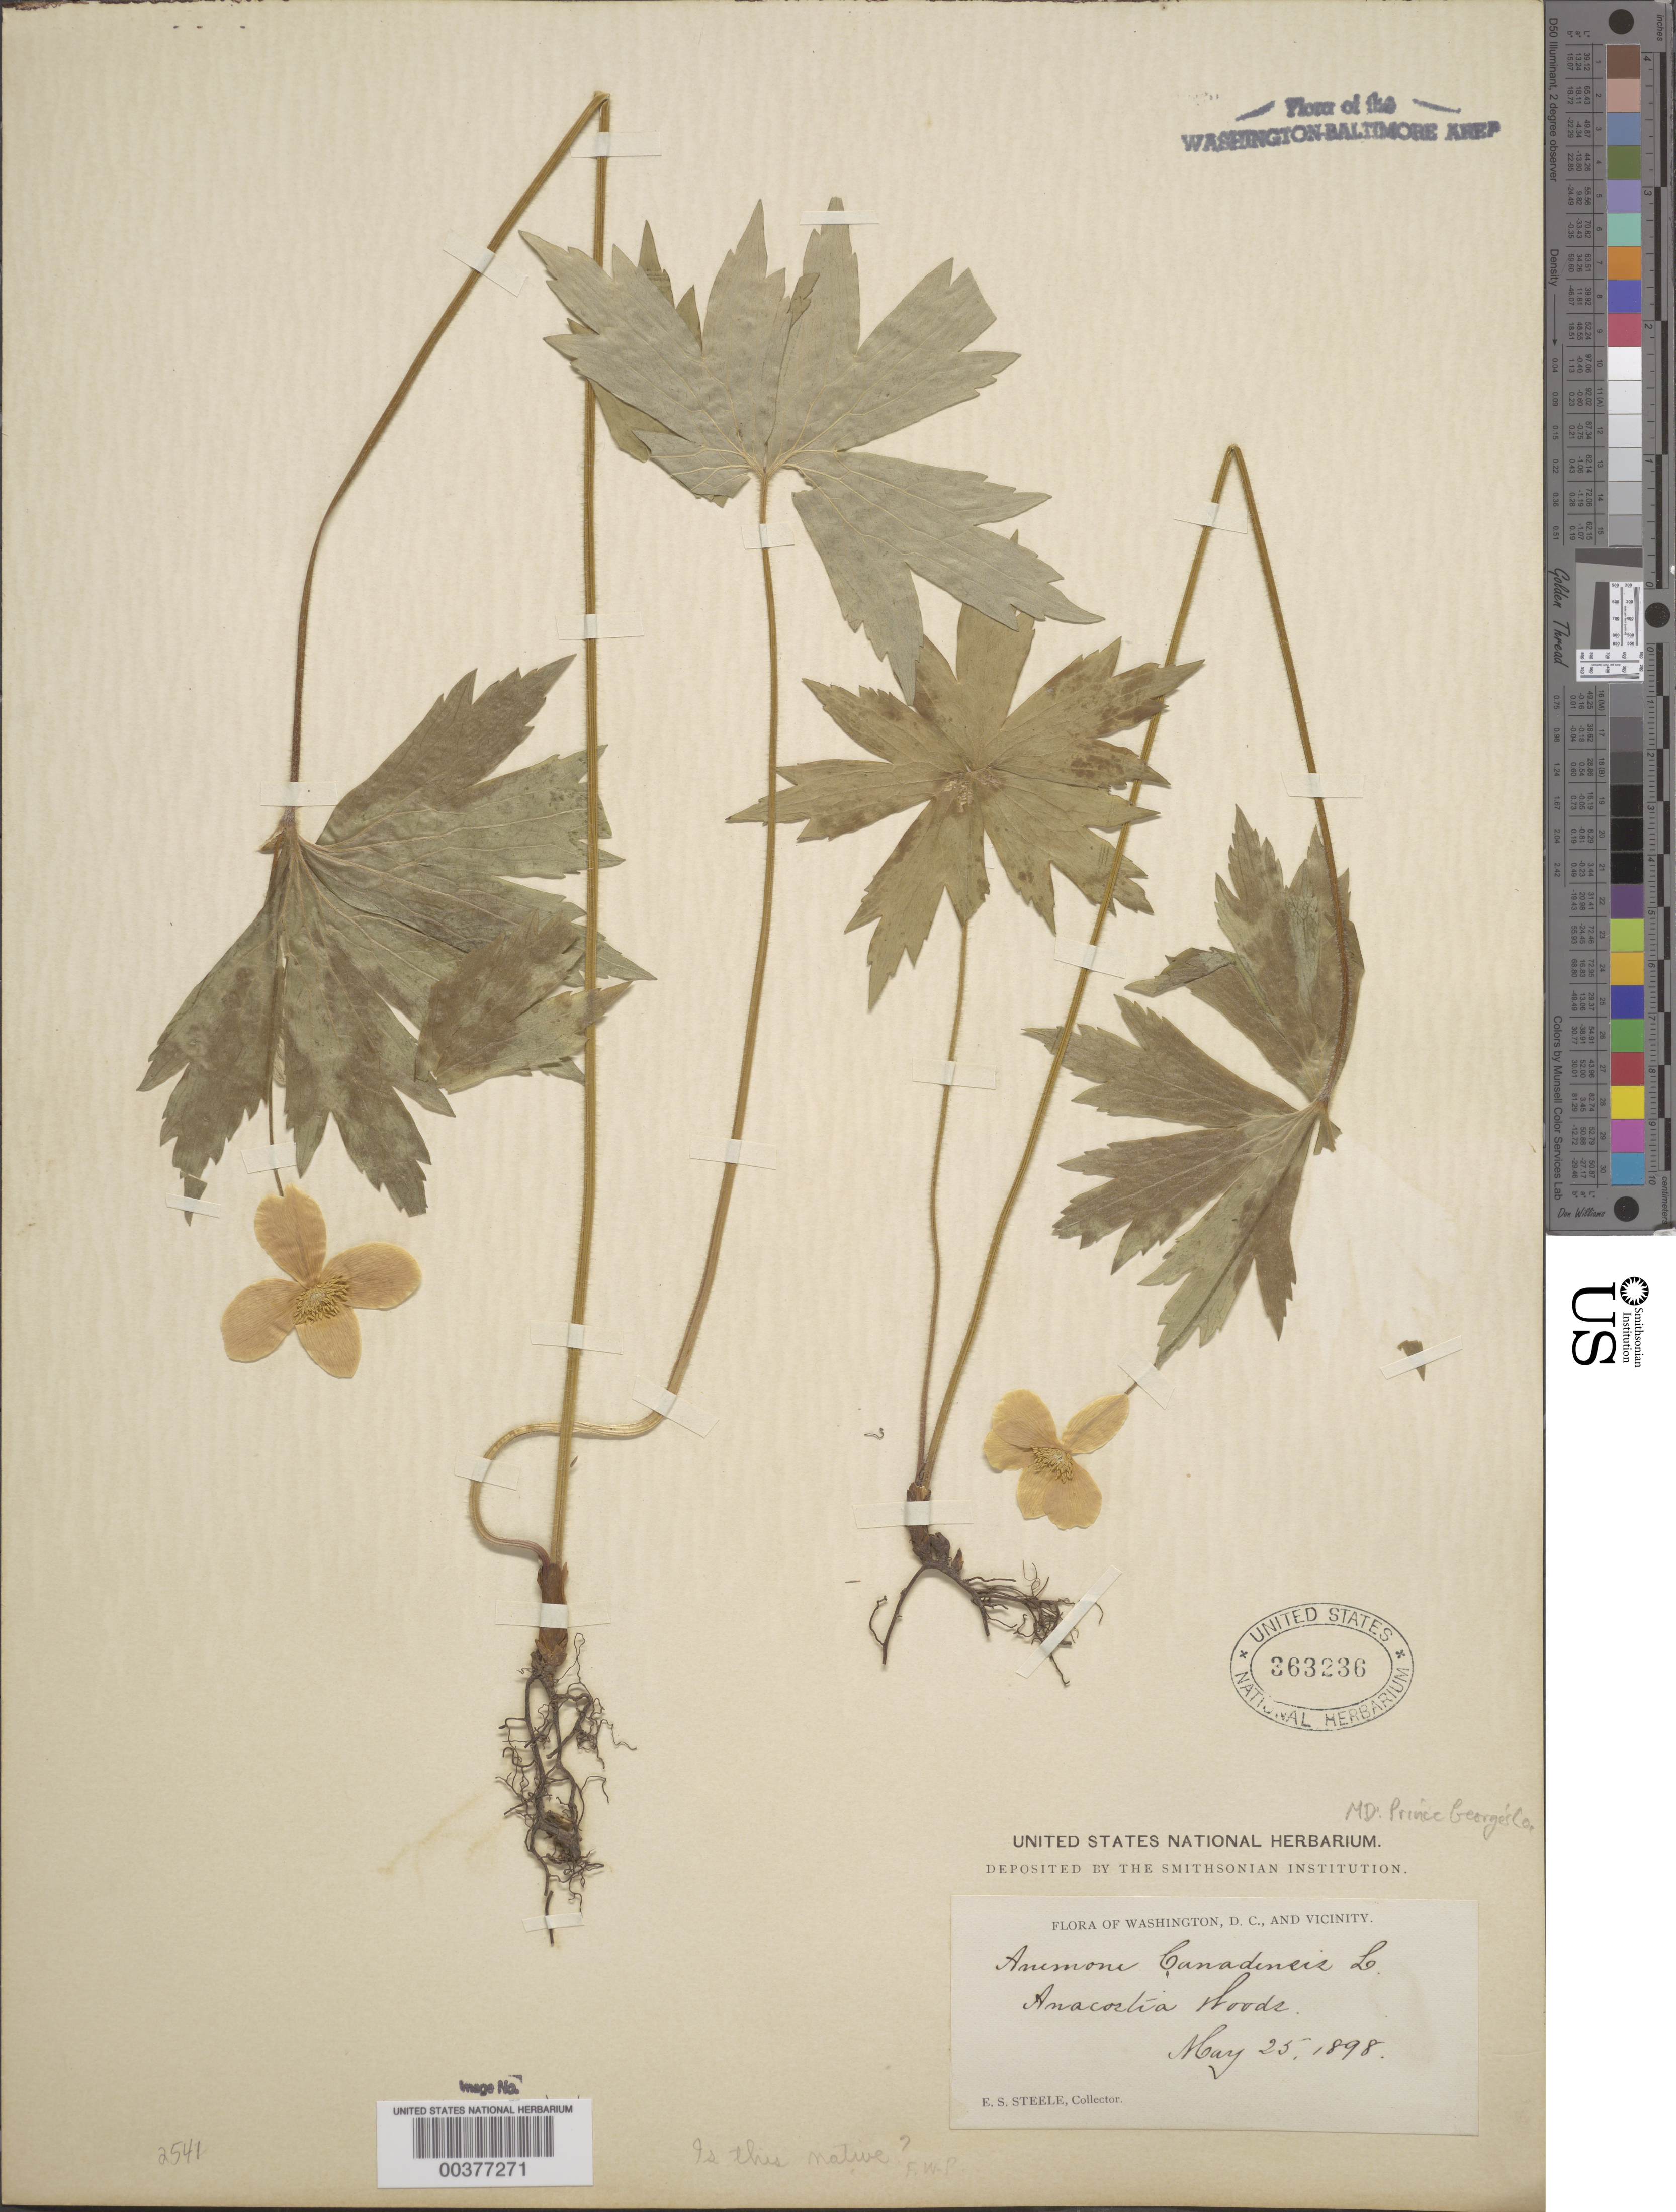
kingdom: Plantae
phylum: Tracheophyta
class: Magnoliopsida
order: Ranunculales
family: Ranunculaceae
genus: Anemone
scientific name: Anemone canadensis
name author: L.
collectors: E. Steele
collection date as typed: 25 May 1898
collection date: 1898-05-25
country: United States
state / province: Maryland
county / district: Prince George's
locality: Anacostia Woods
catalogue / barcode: US 363236